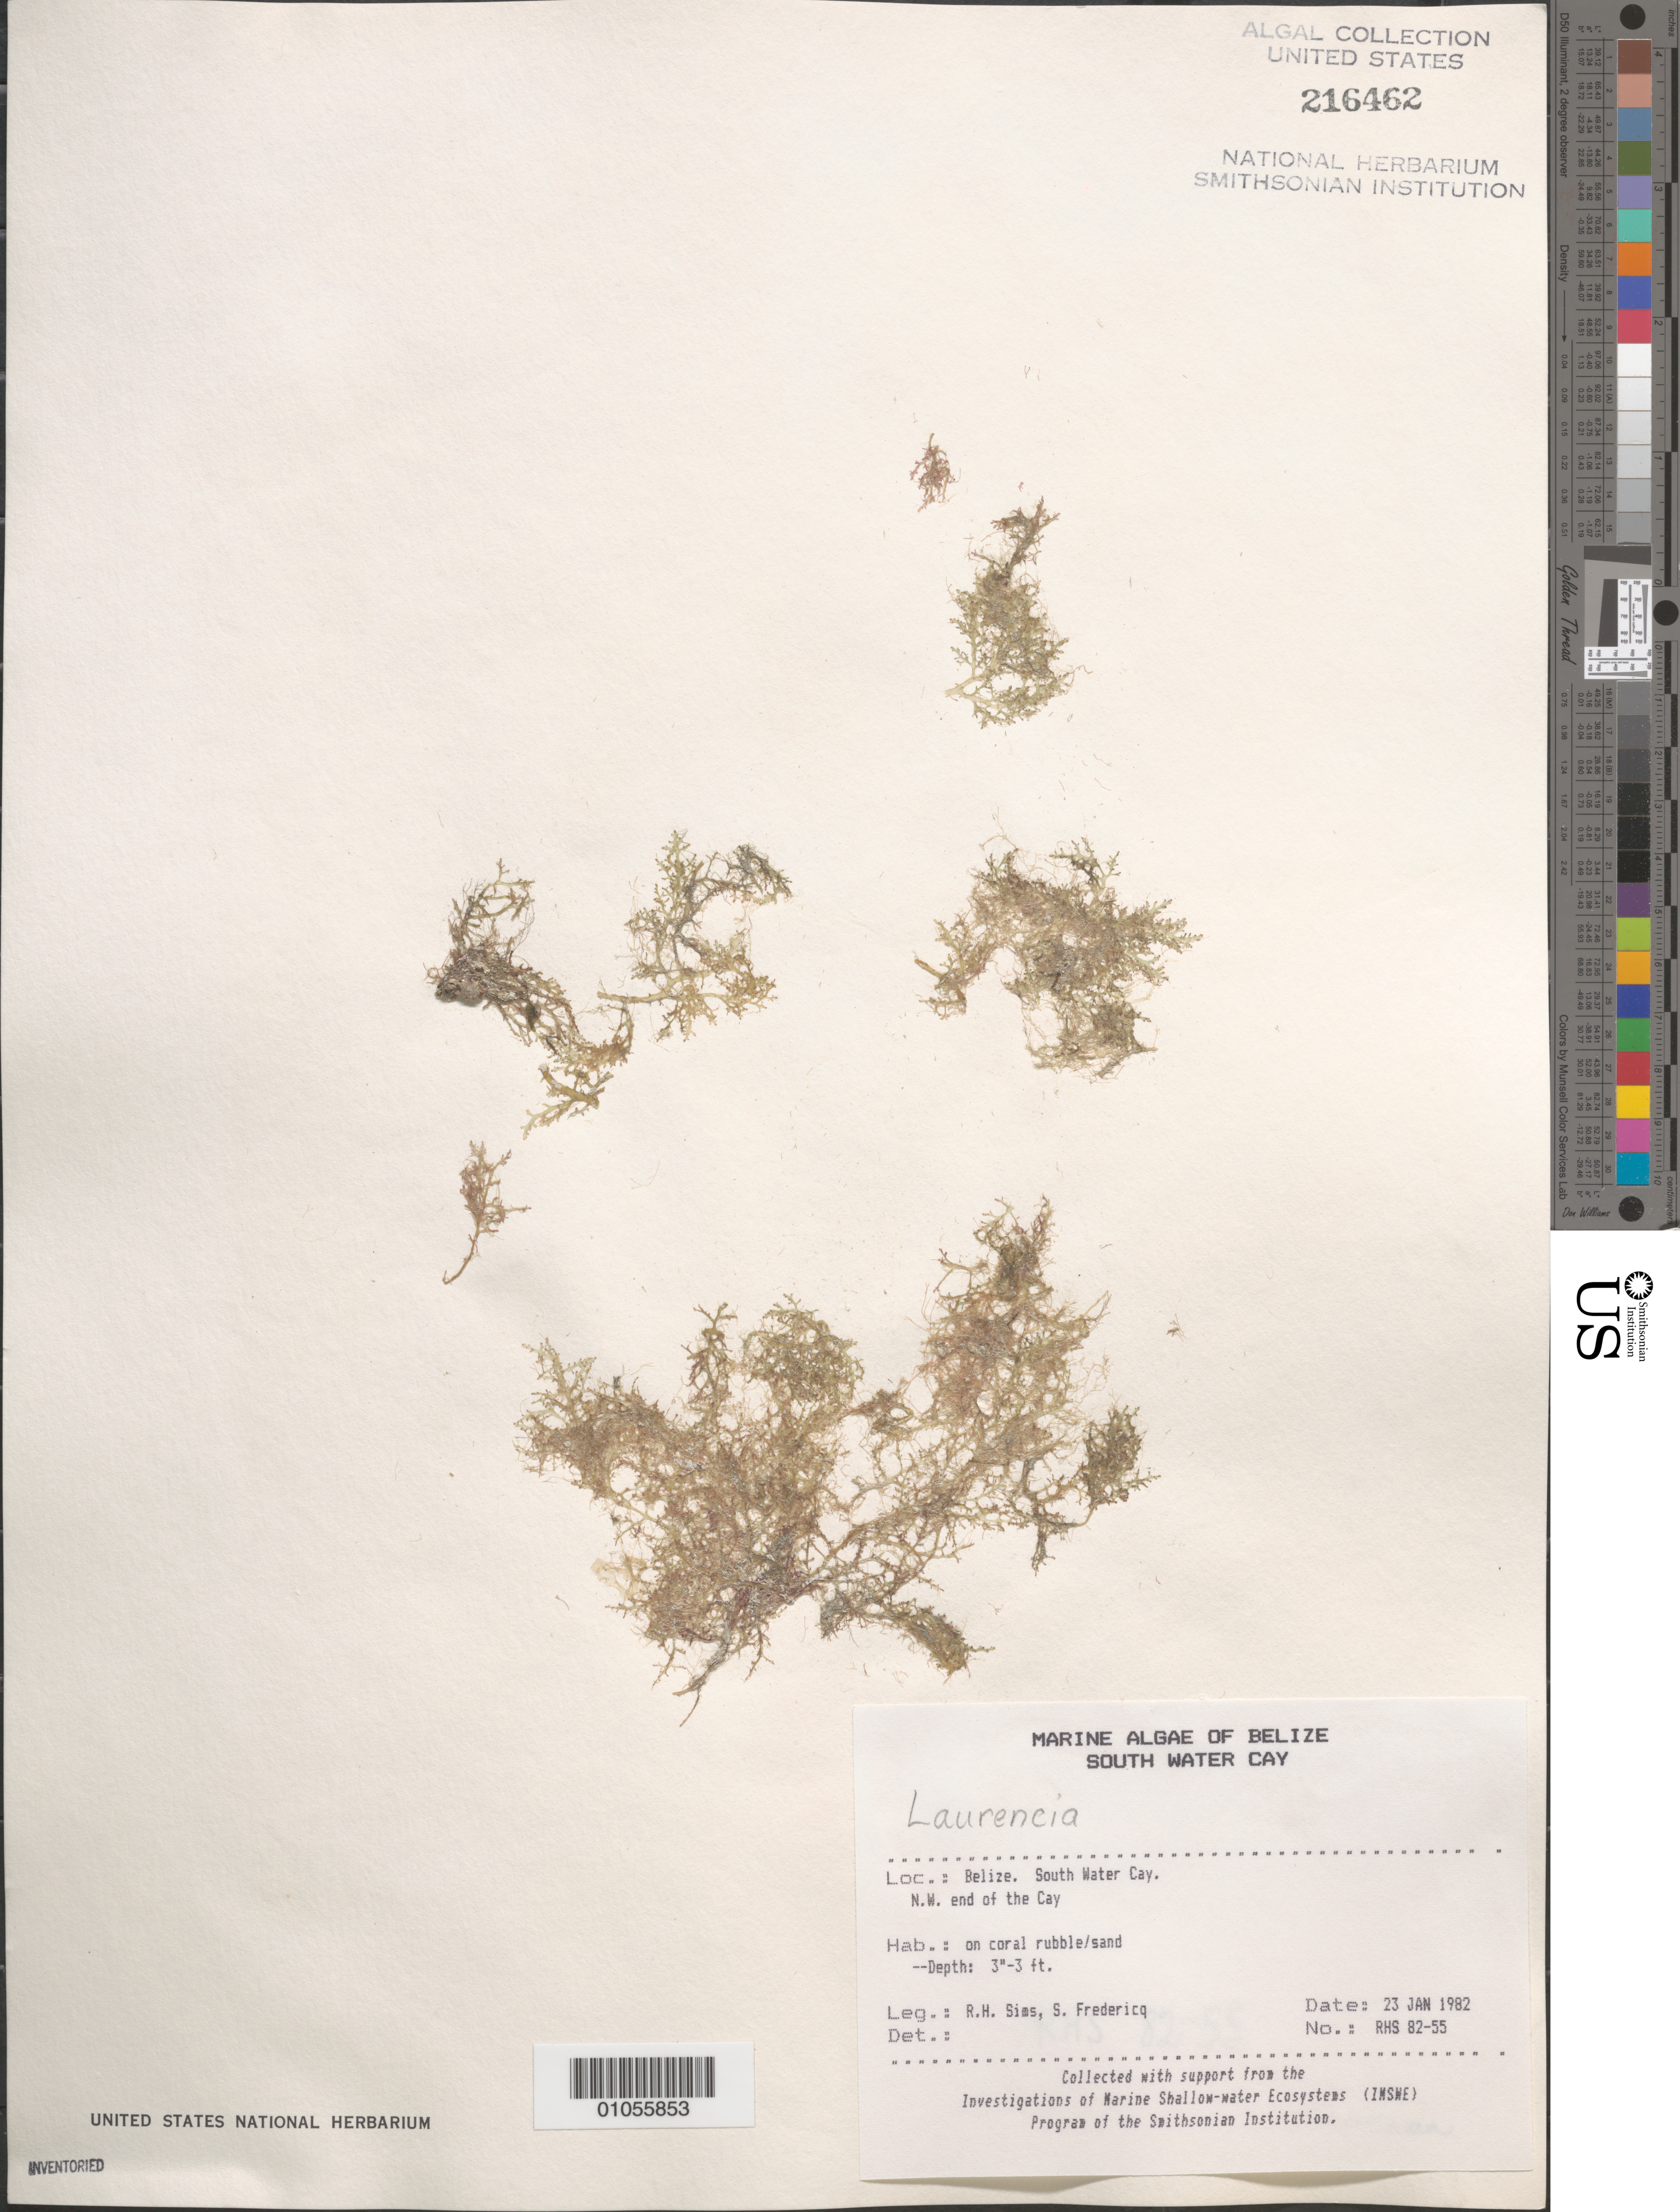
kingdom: Plantae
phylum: Rhodophyta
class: Florideophyceae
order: Ceramiales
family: Rhodomelaceae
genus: Laurencia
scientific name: Laurencia sp.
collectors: R. H. Sims & S. Fredericq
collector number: RHS 82-55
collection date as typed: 23 Jan 1982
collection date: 1982-01-23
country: Belize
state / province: Stann Creek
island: South Water Cay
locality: Northwest end of cay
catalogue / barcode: US 216462